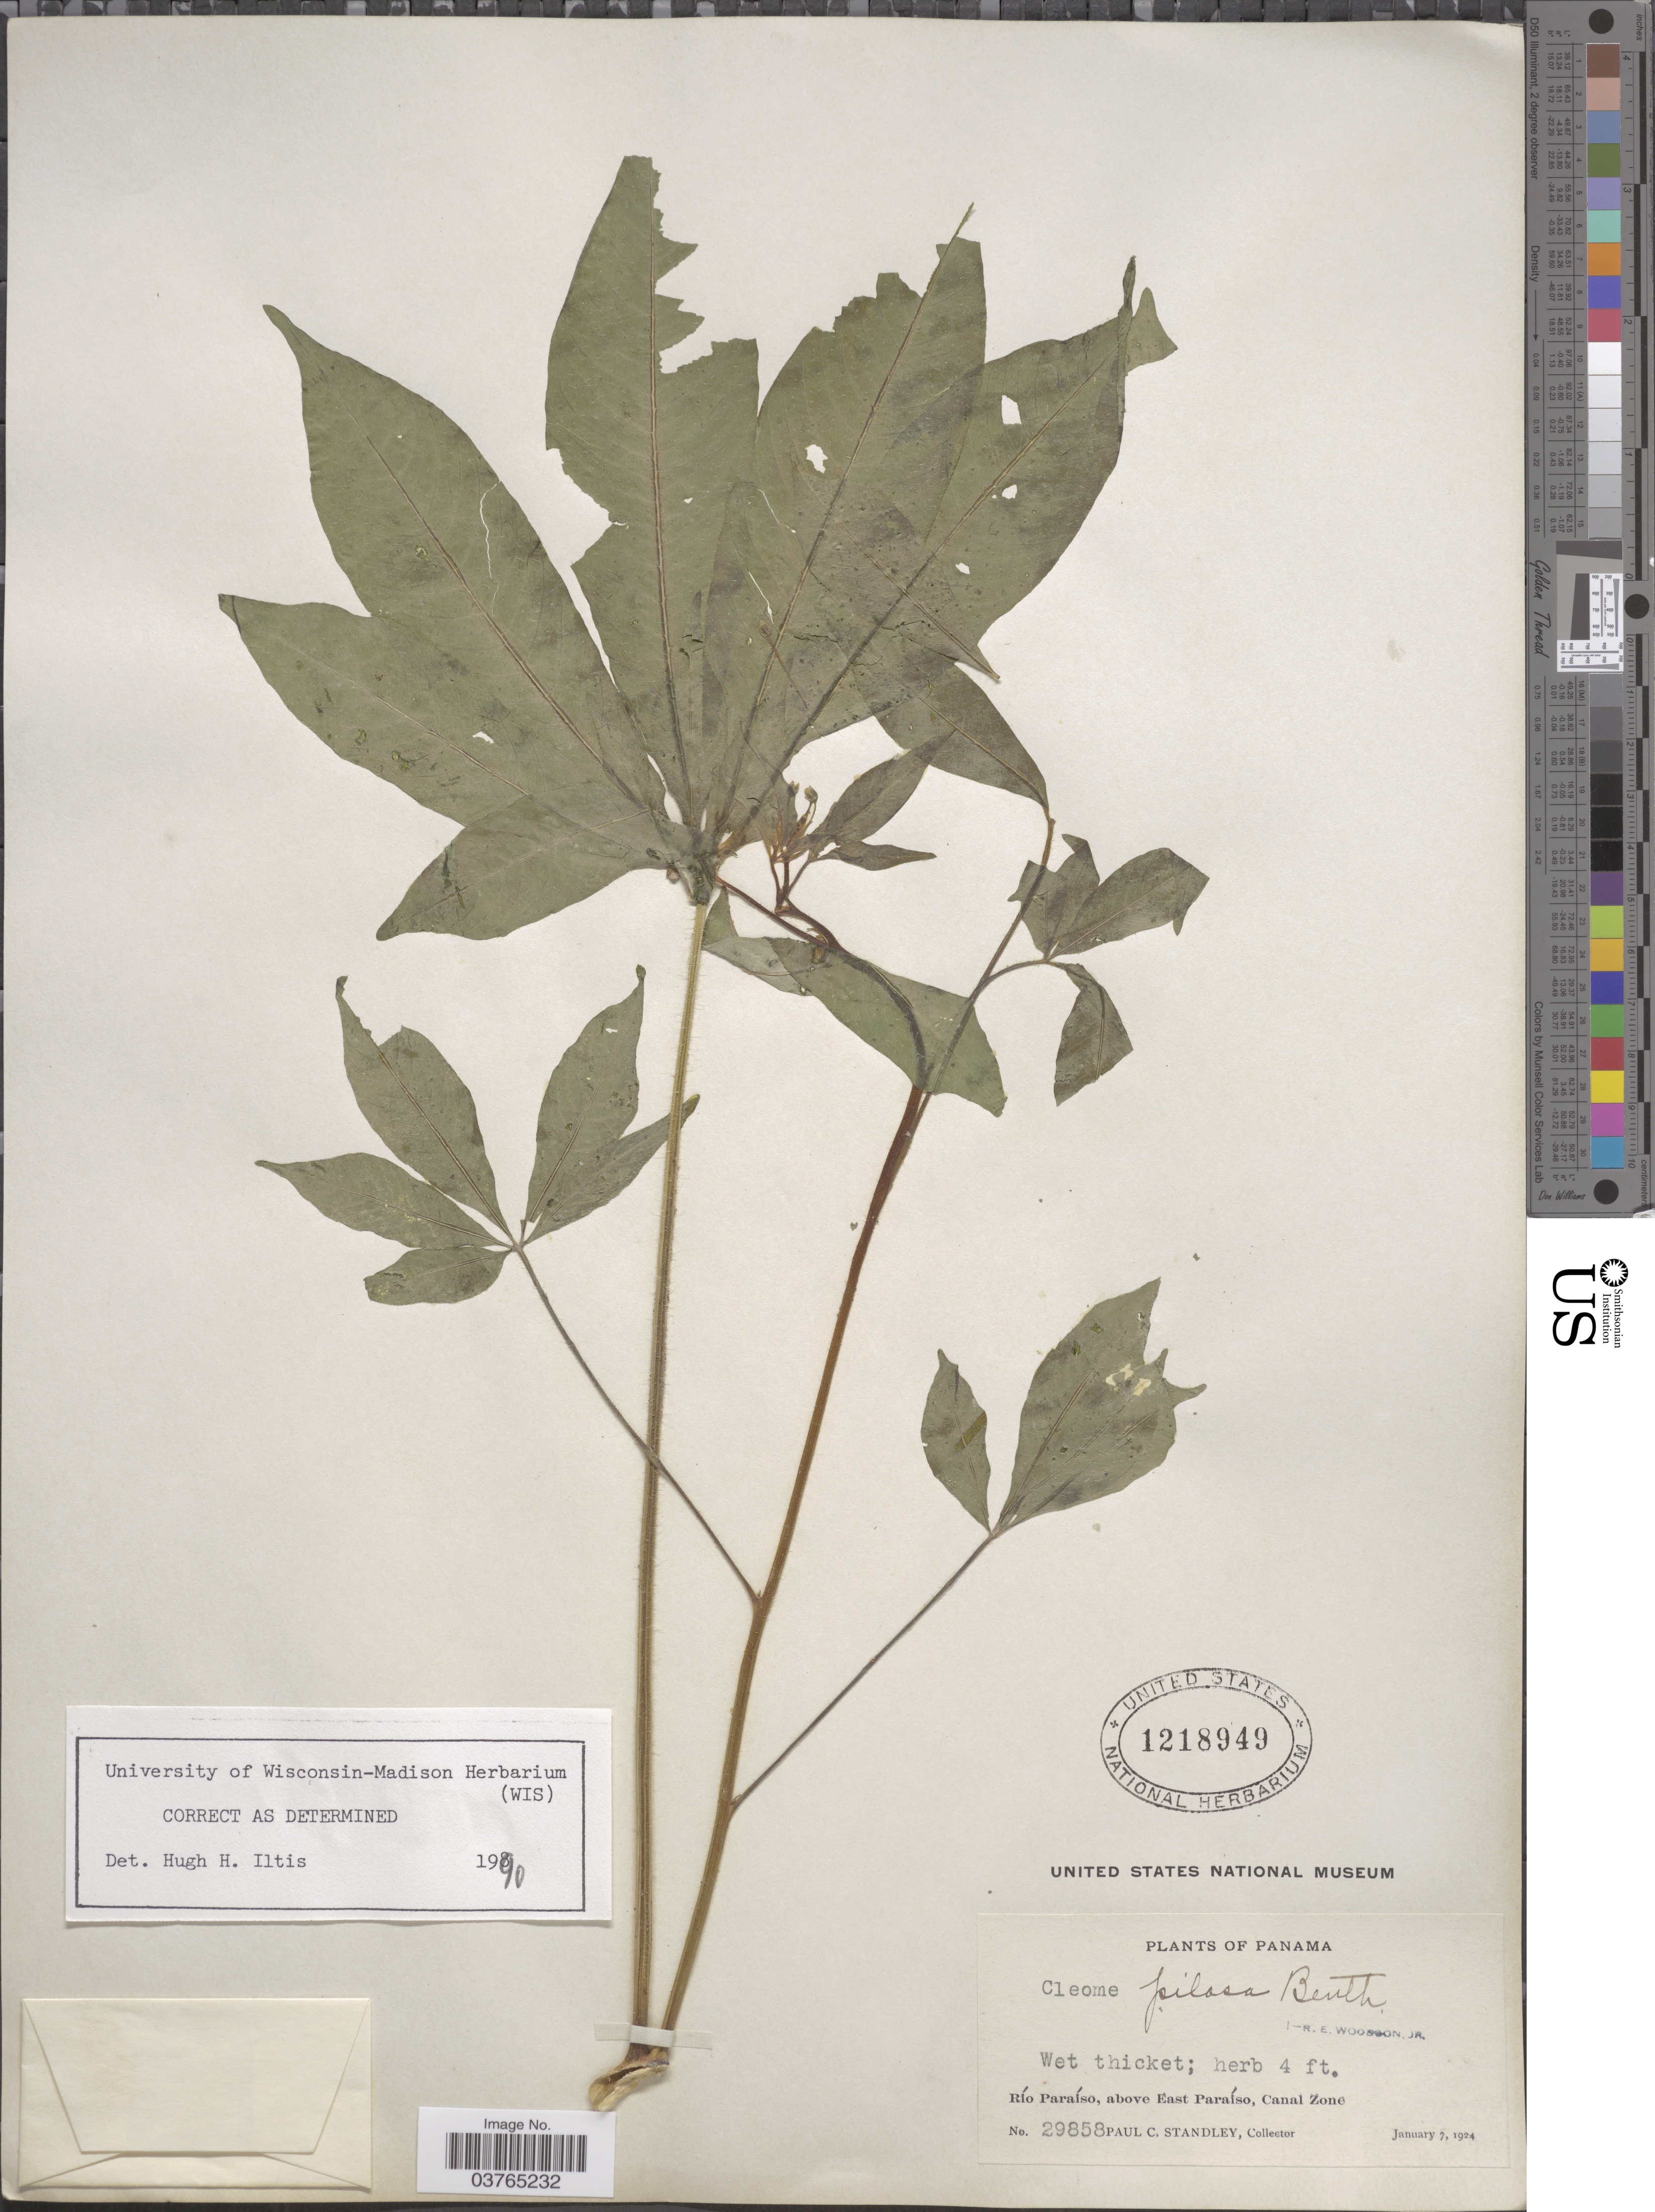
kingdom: Plantae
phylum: Tracheophyta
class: Magnoliopsida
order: Brassicales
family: Cleomaceae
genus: Cochranella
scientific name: Cochranella pilosa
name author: (Benth.) E.M. McGinty & Roalson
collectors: P. C. Standley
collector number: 29858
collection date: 1924-01-07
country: Panama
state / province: Colón / Panamá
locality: Río Paraíso, above East Paraíso, Canal Zone.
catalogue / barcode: US 1218949